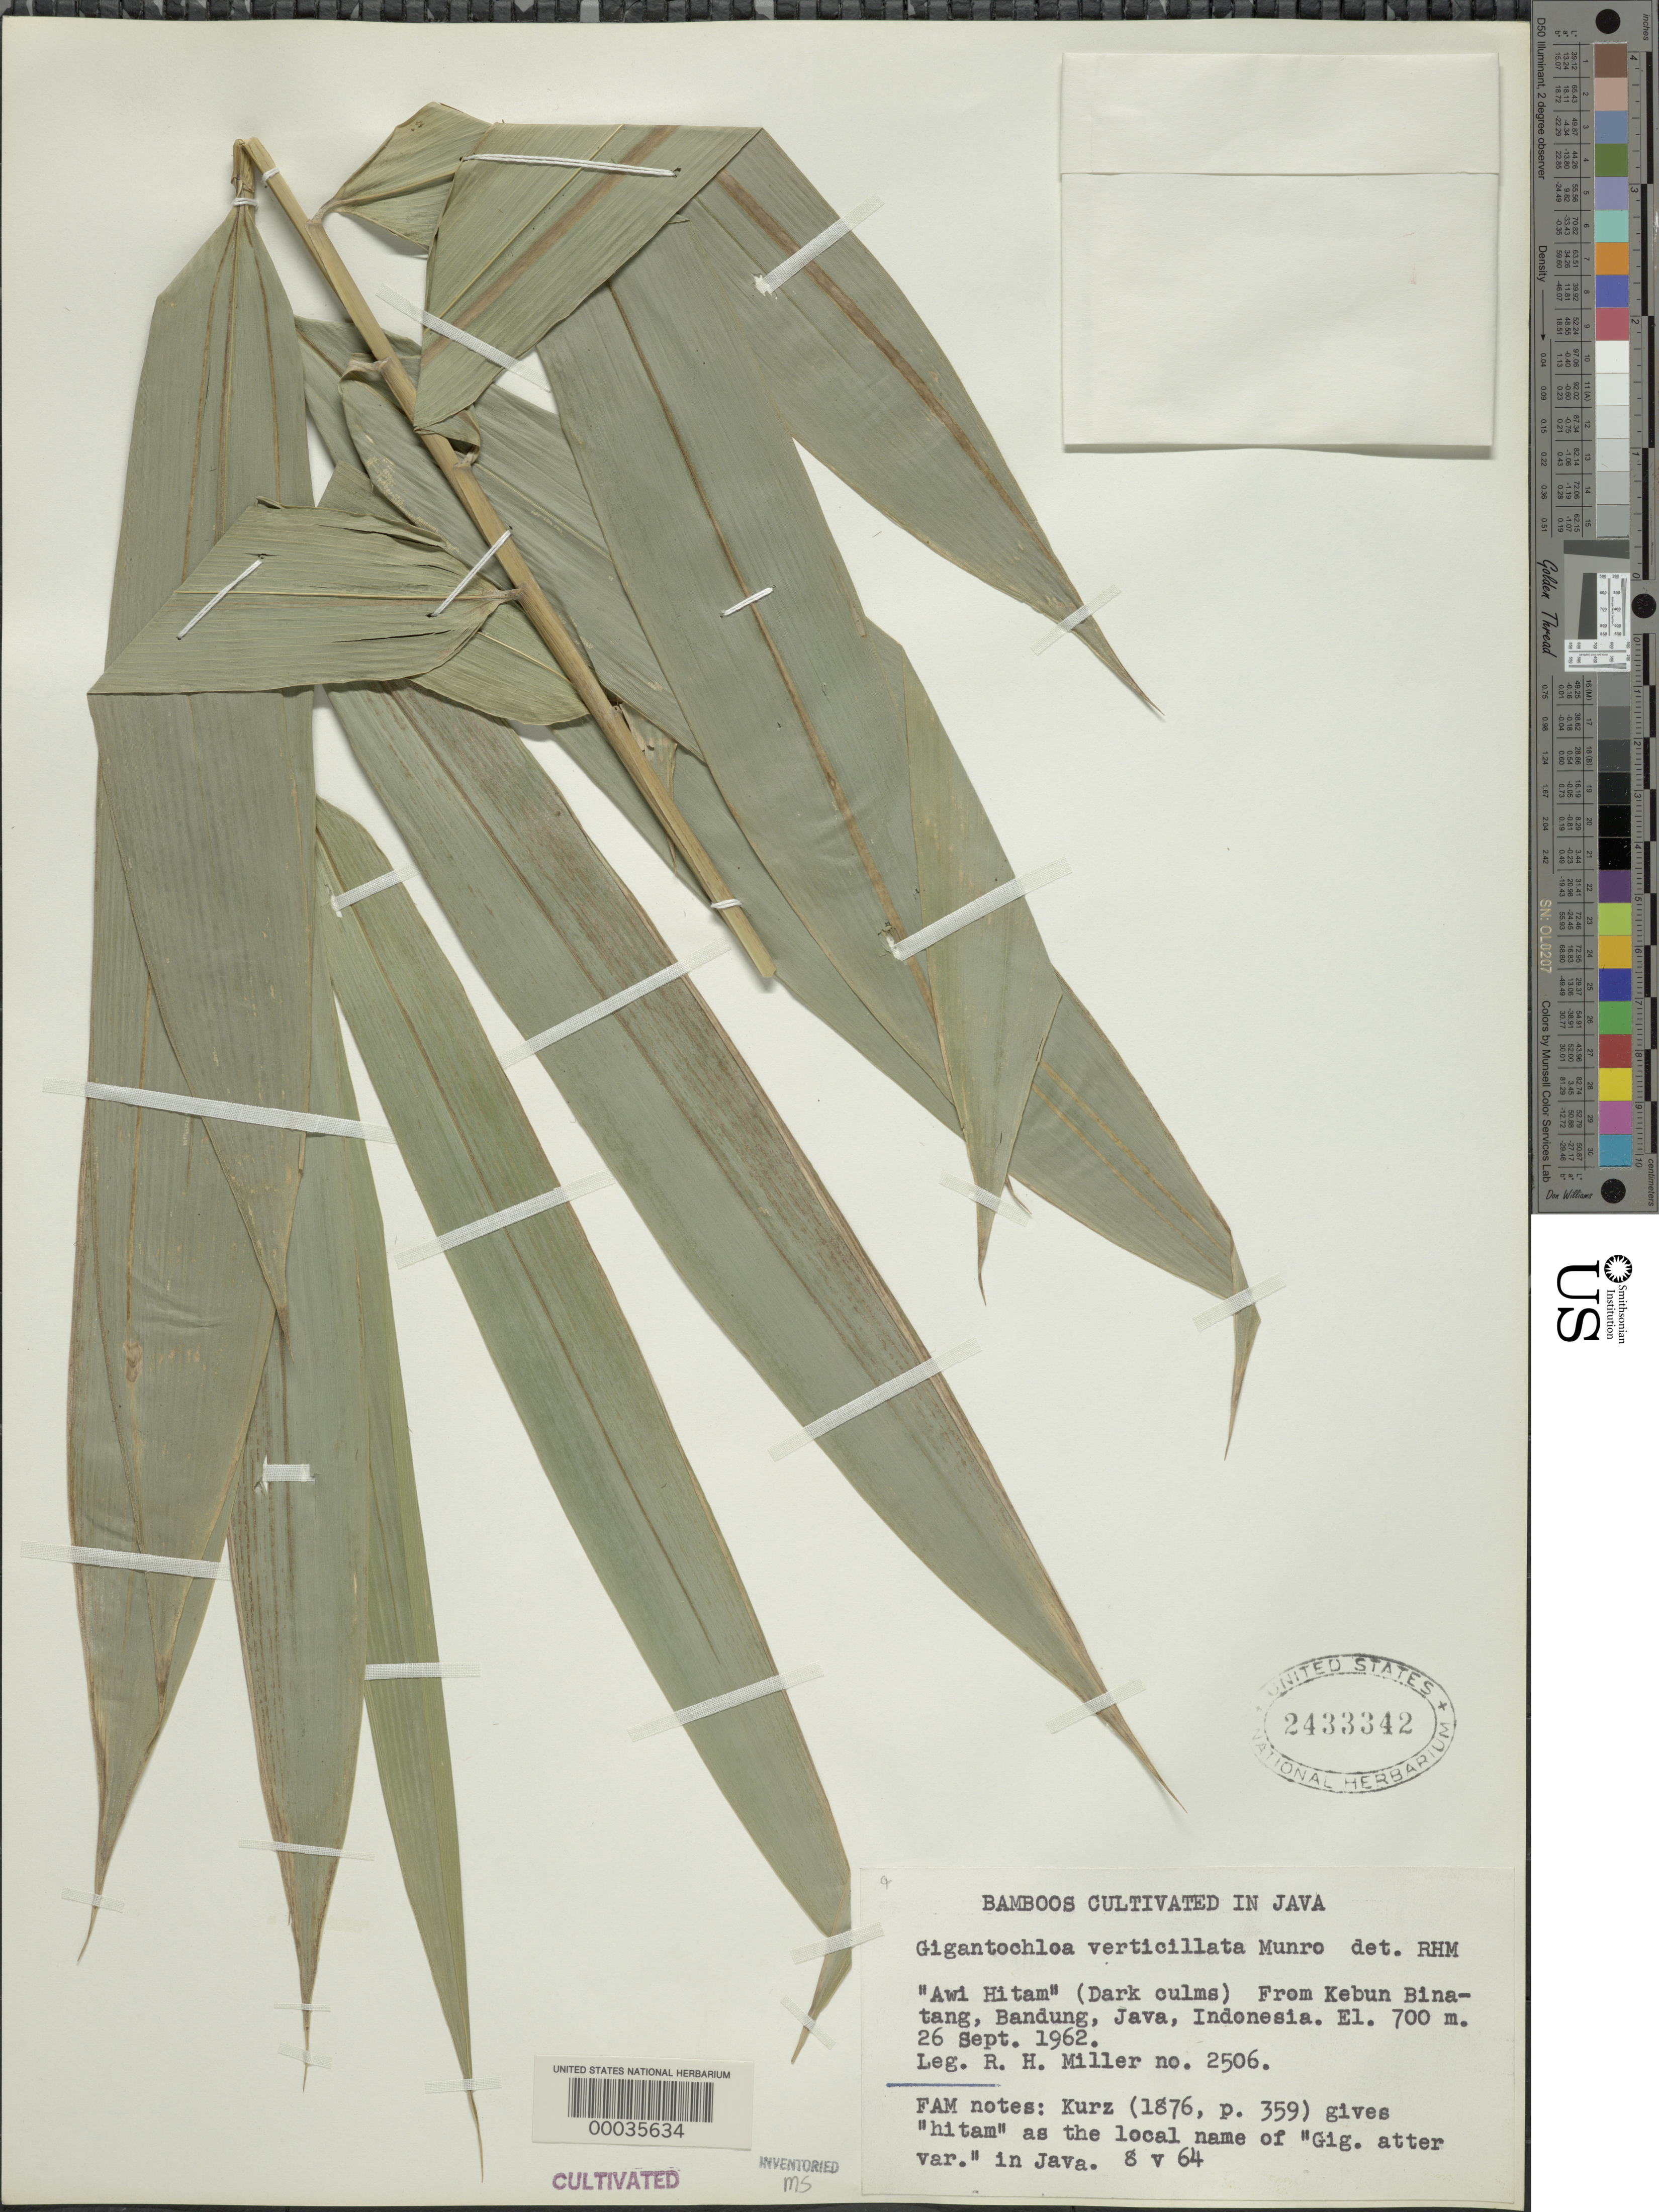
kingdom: Plantae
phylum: Tracheophyta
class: Liliopsida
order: Poales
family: Poaceae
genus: Dendrocalamus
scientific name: Dendrocalamus verticillata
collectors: R. H. Miller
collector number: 2506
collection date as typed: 26 Sep 1962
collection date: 1962-09-26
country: Indonesia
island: Java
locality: Kebun binatang, bandung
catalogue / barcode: US 2433342